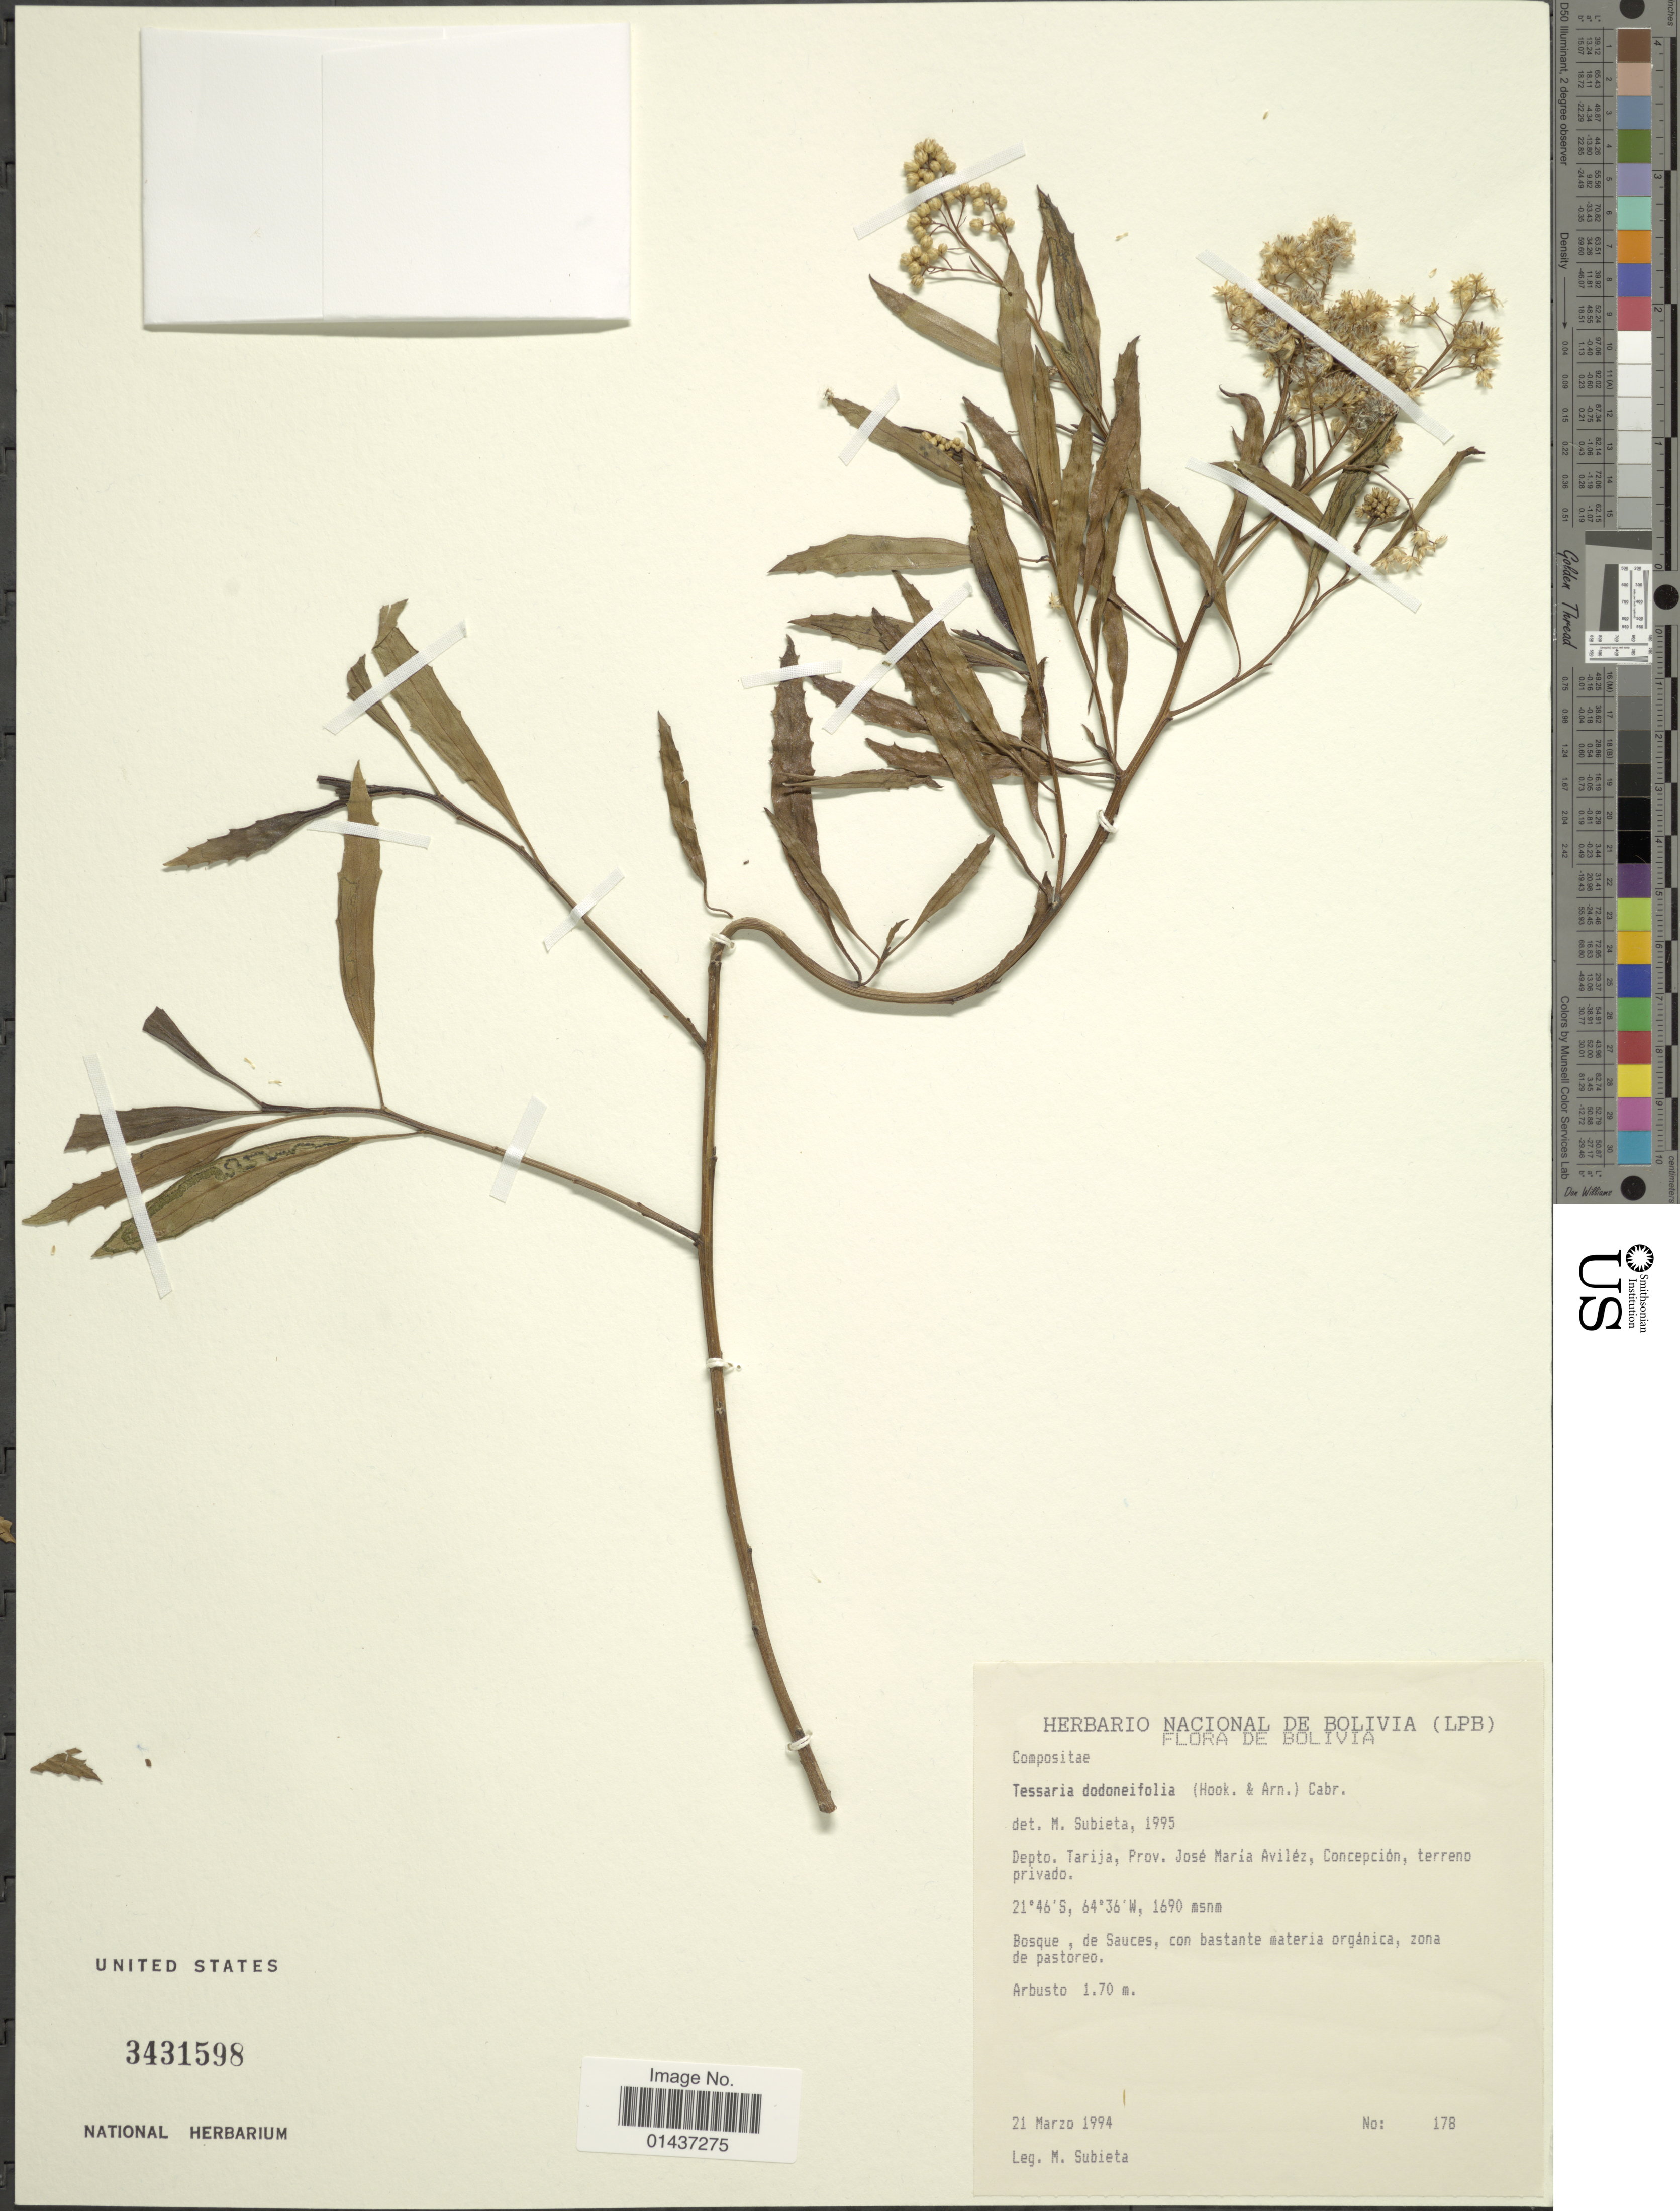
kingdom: Plantae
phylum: Tracheophyta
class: Magnoliopsida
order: Asterales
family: Asteraceae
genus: Tessaria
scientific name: Tessaria dodoneifolia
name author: (Hook. & Arn.) Cabrera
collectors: Subieta M.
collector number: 178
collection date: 1994-03-21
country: Bolivia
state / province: Tarija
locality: Depto Tarija, Prov. José Maria Aviléz, Concepción, terreno privado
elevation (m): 1690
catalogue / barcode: US 3431598